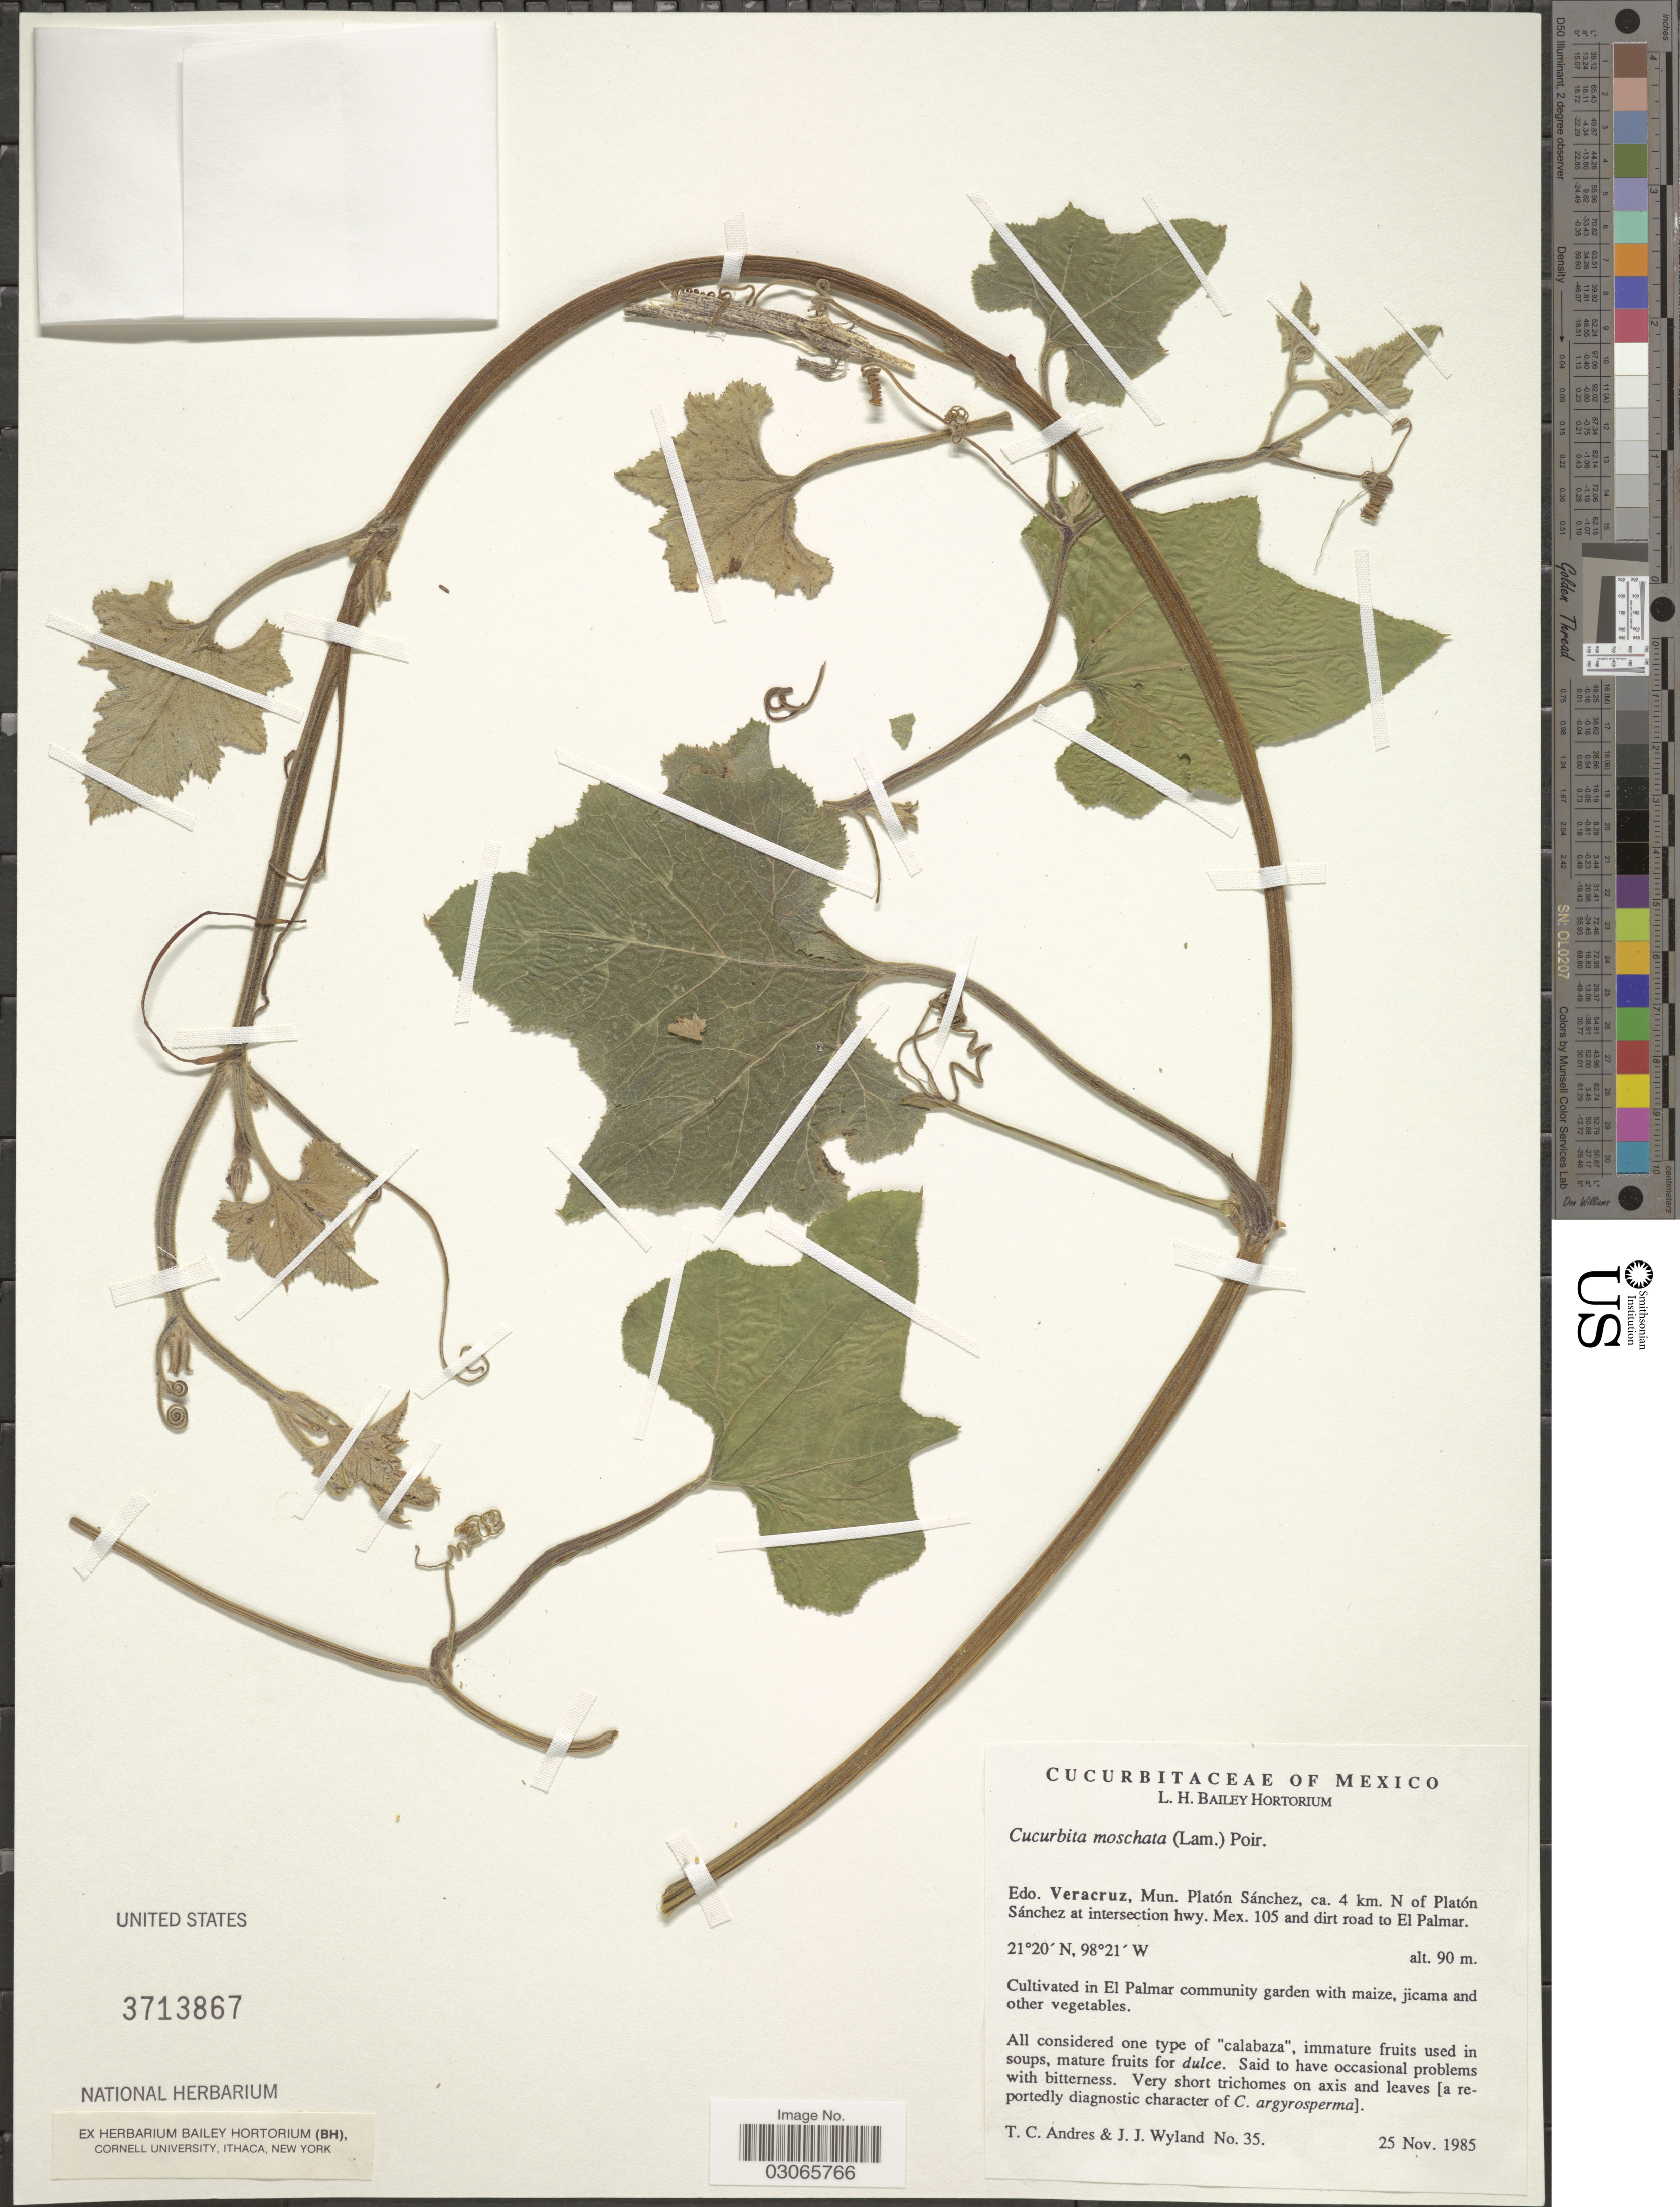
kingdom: Plantae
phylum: Tracheophyta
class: Magnoliopsida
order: Cucurbitales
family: Cucurbitaceae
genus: Cucurbita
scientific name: Cucurbita moschata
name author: (Duch.) Poir.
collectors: T. C. Andres & J. J. Wyland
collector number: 35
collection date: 1985-11-25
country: Mexico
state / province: Veracruz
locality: Edo. Veracruz, Mun. Platón Sánchez, ca. 4 km. N of Platón Sánchez at intersection hwy. Mex. 105 and dirt road to El Palmar. El Palmar community garden.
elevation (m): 90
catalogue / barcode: US 3713867